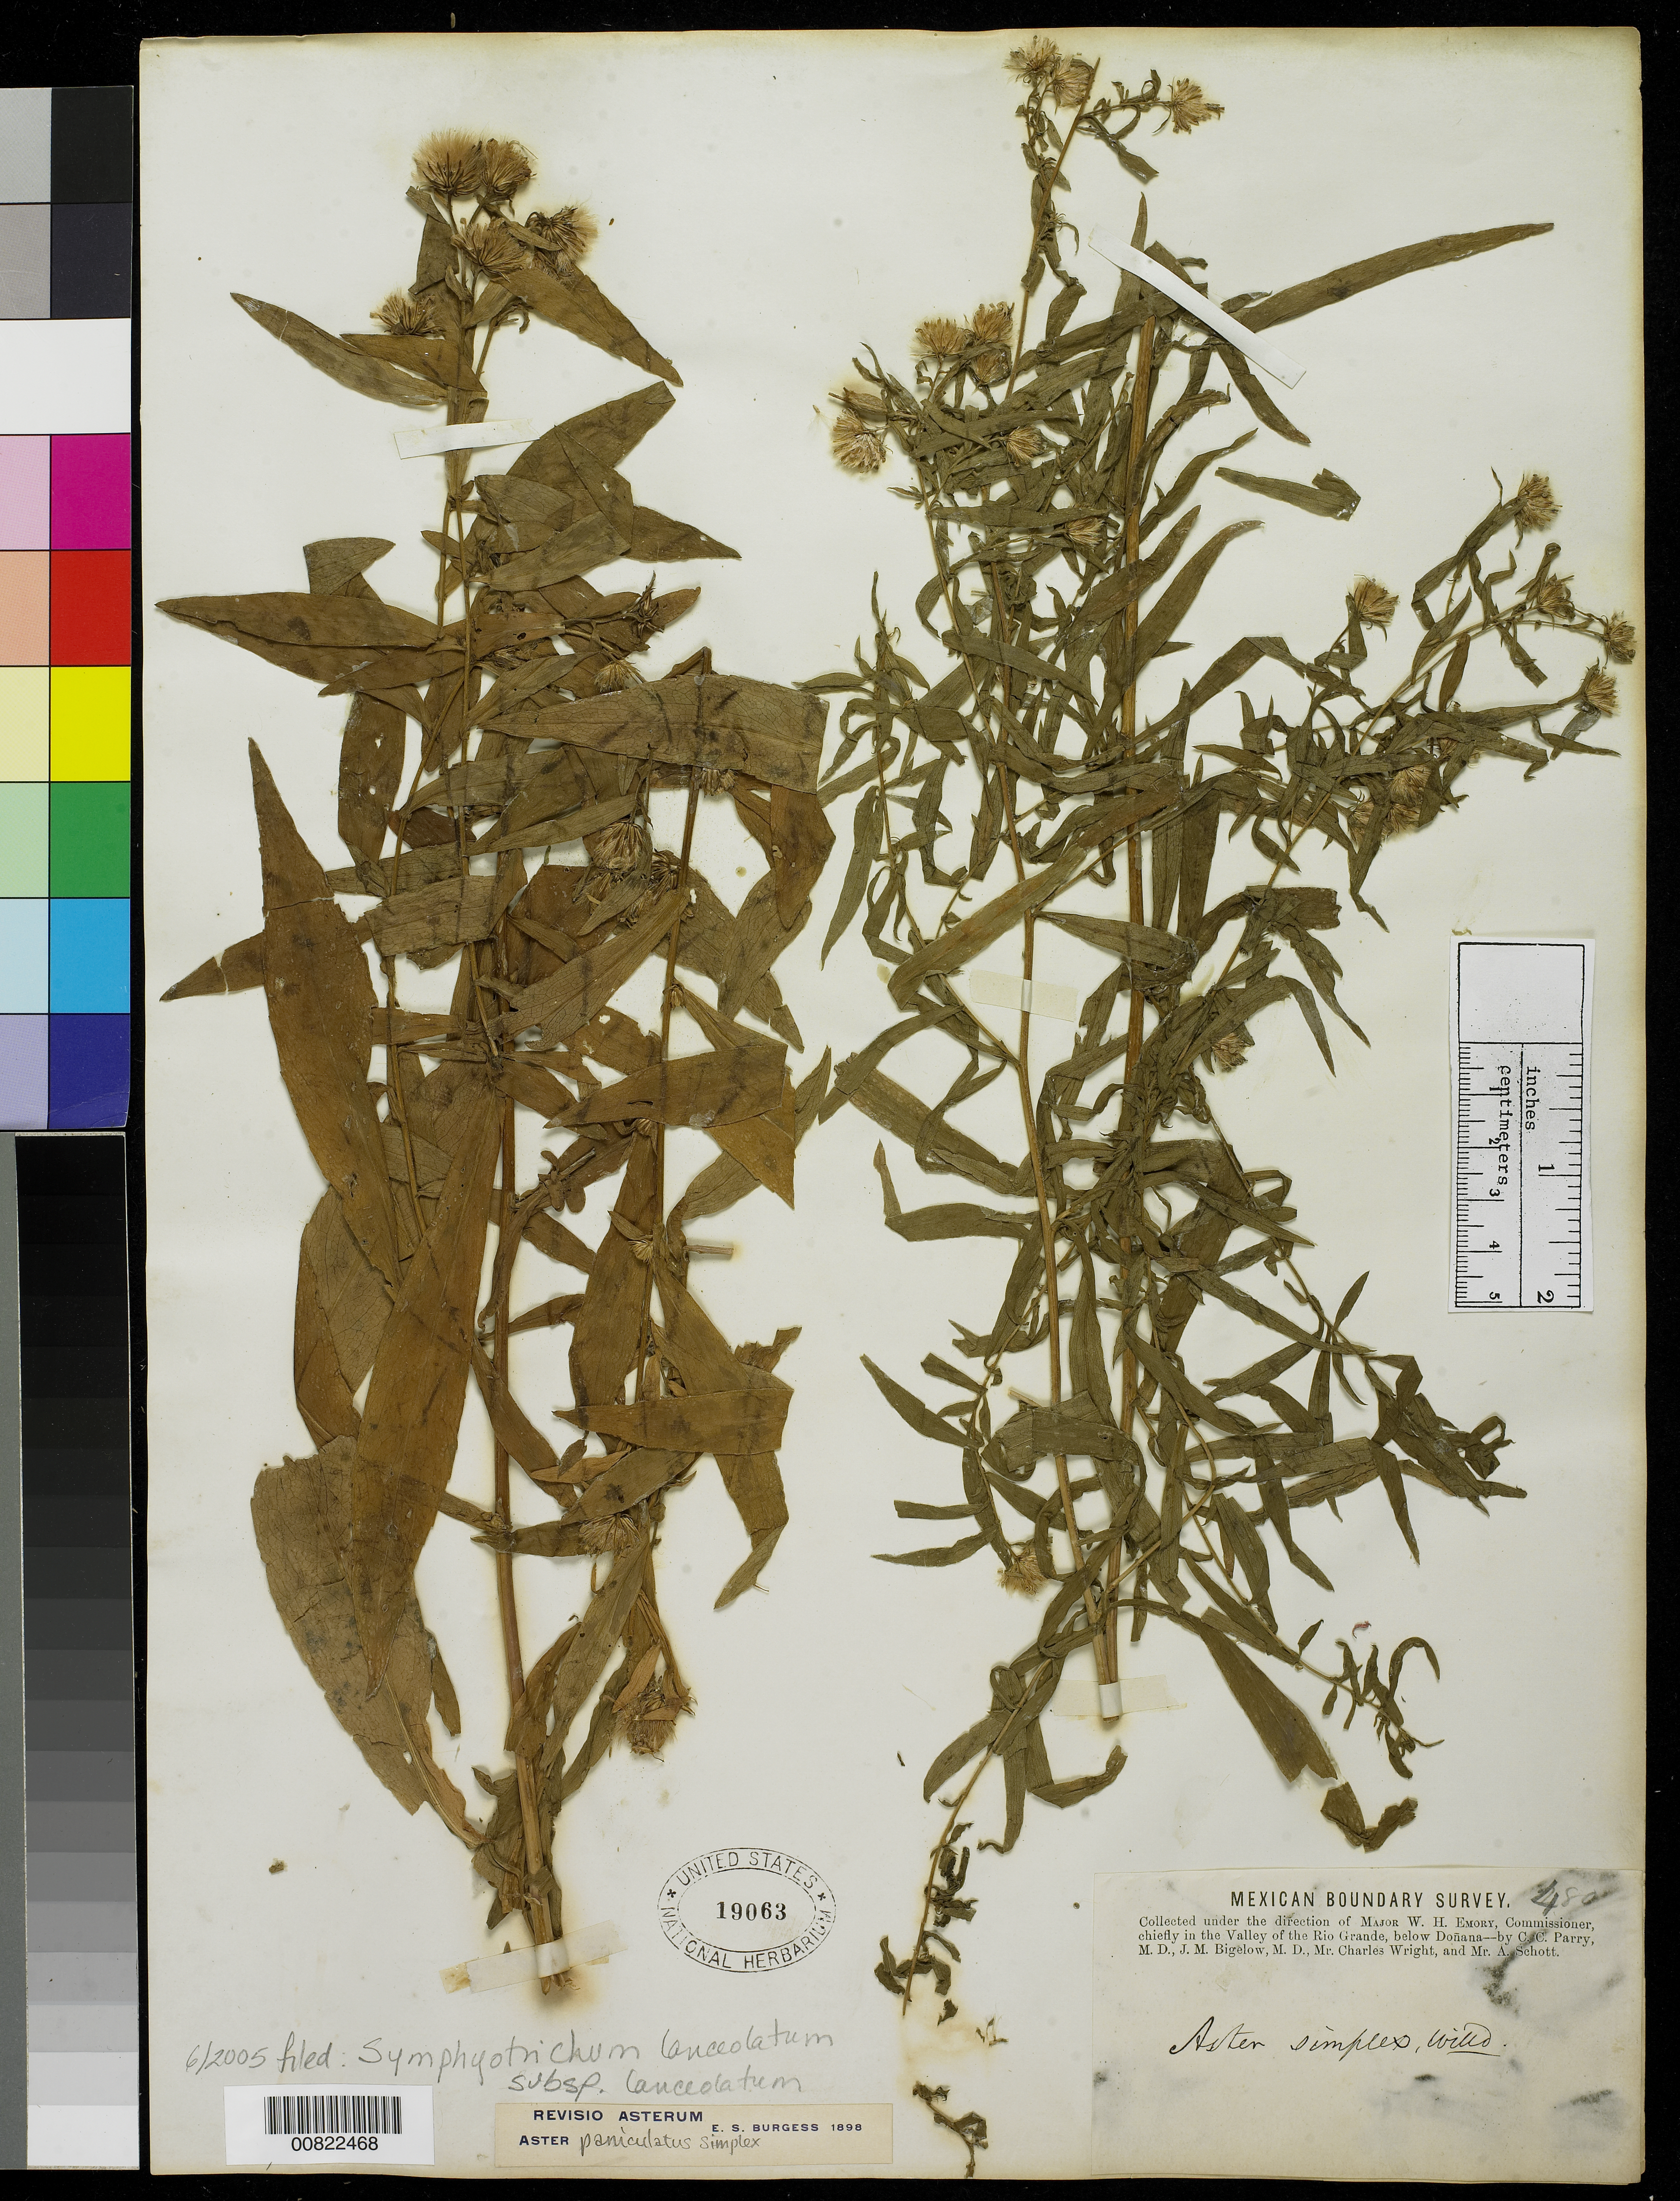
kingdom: Plantae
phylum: Tracheophyta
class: Magnoliopsida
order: Asterales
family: Asteraceae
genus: Symphyotrichum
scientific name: Symphyotrichum lanceolatum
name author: (Willd.) G.L. Nesom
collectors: C. C. Parry, J. M. Bigelow, C. Wright & A. C. V. Schott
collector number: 480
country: United States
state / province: New Mexico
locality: Valley of the Rio Grande, below Doñana, New Mexico.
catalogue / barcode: US 19063